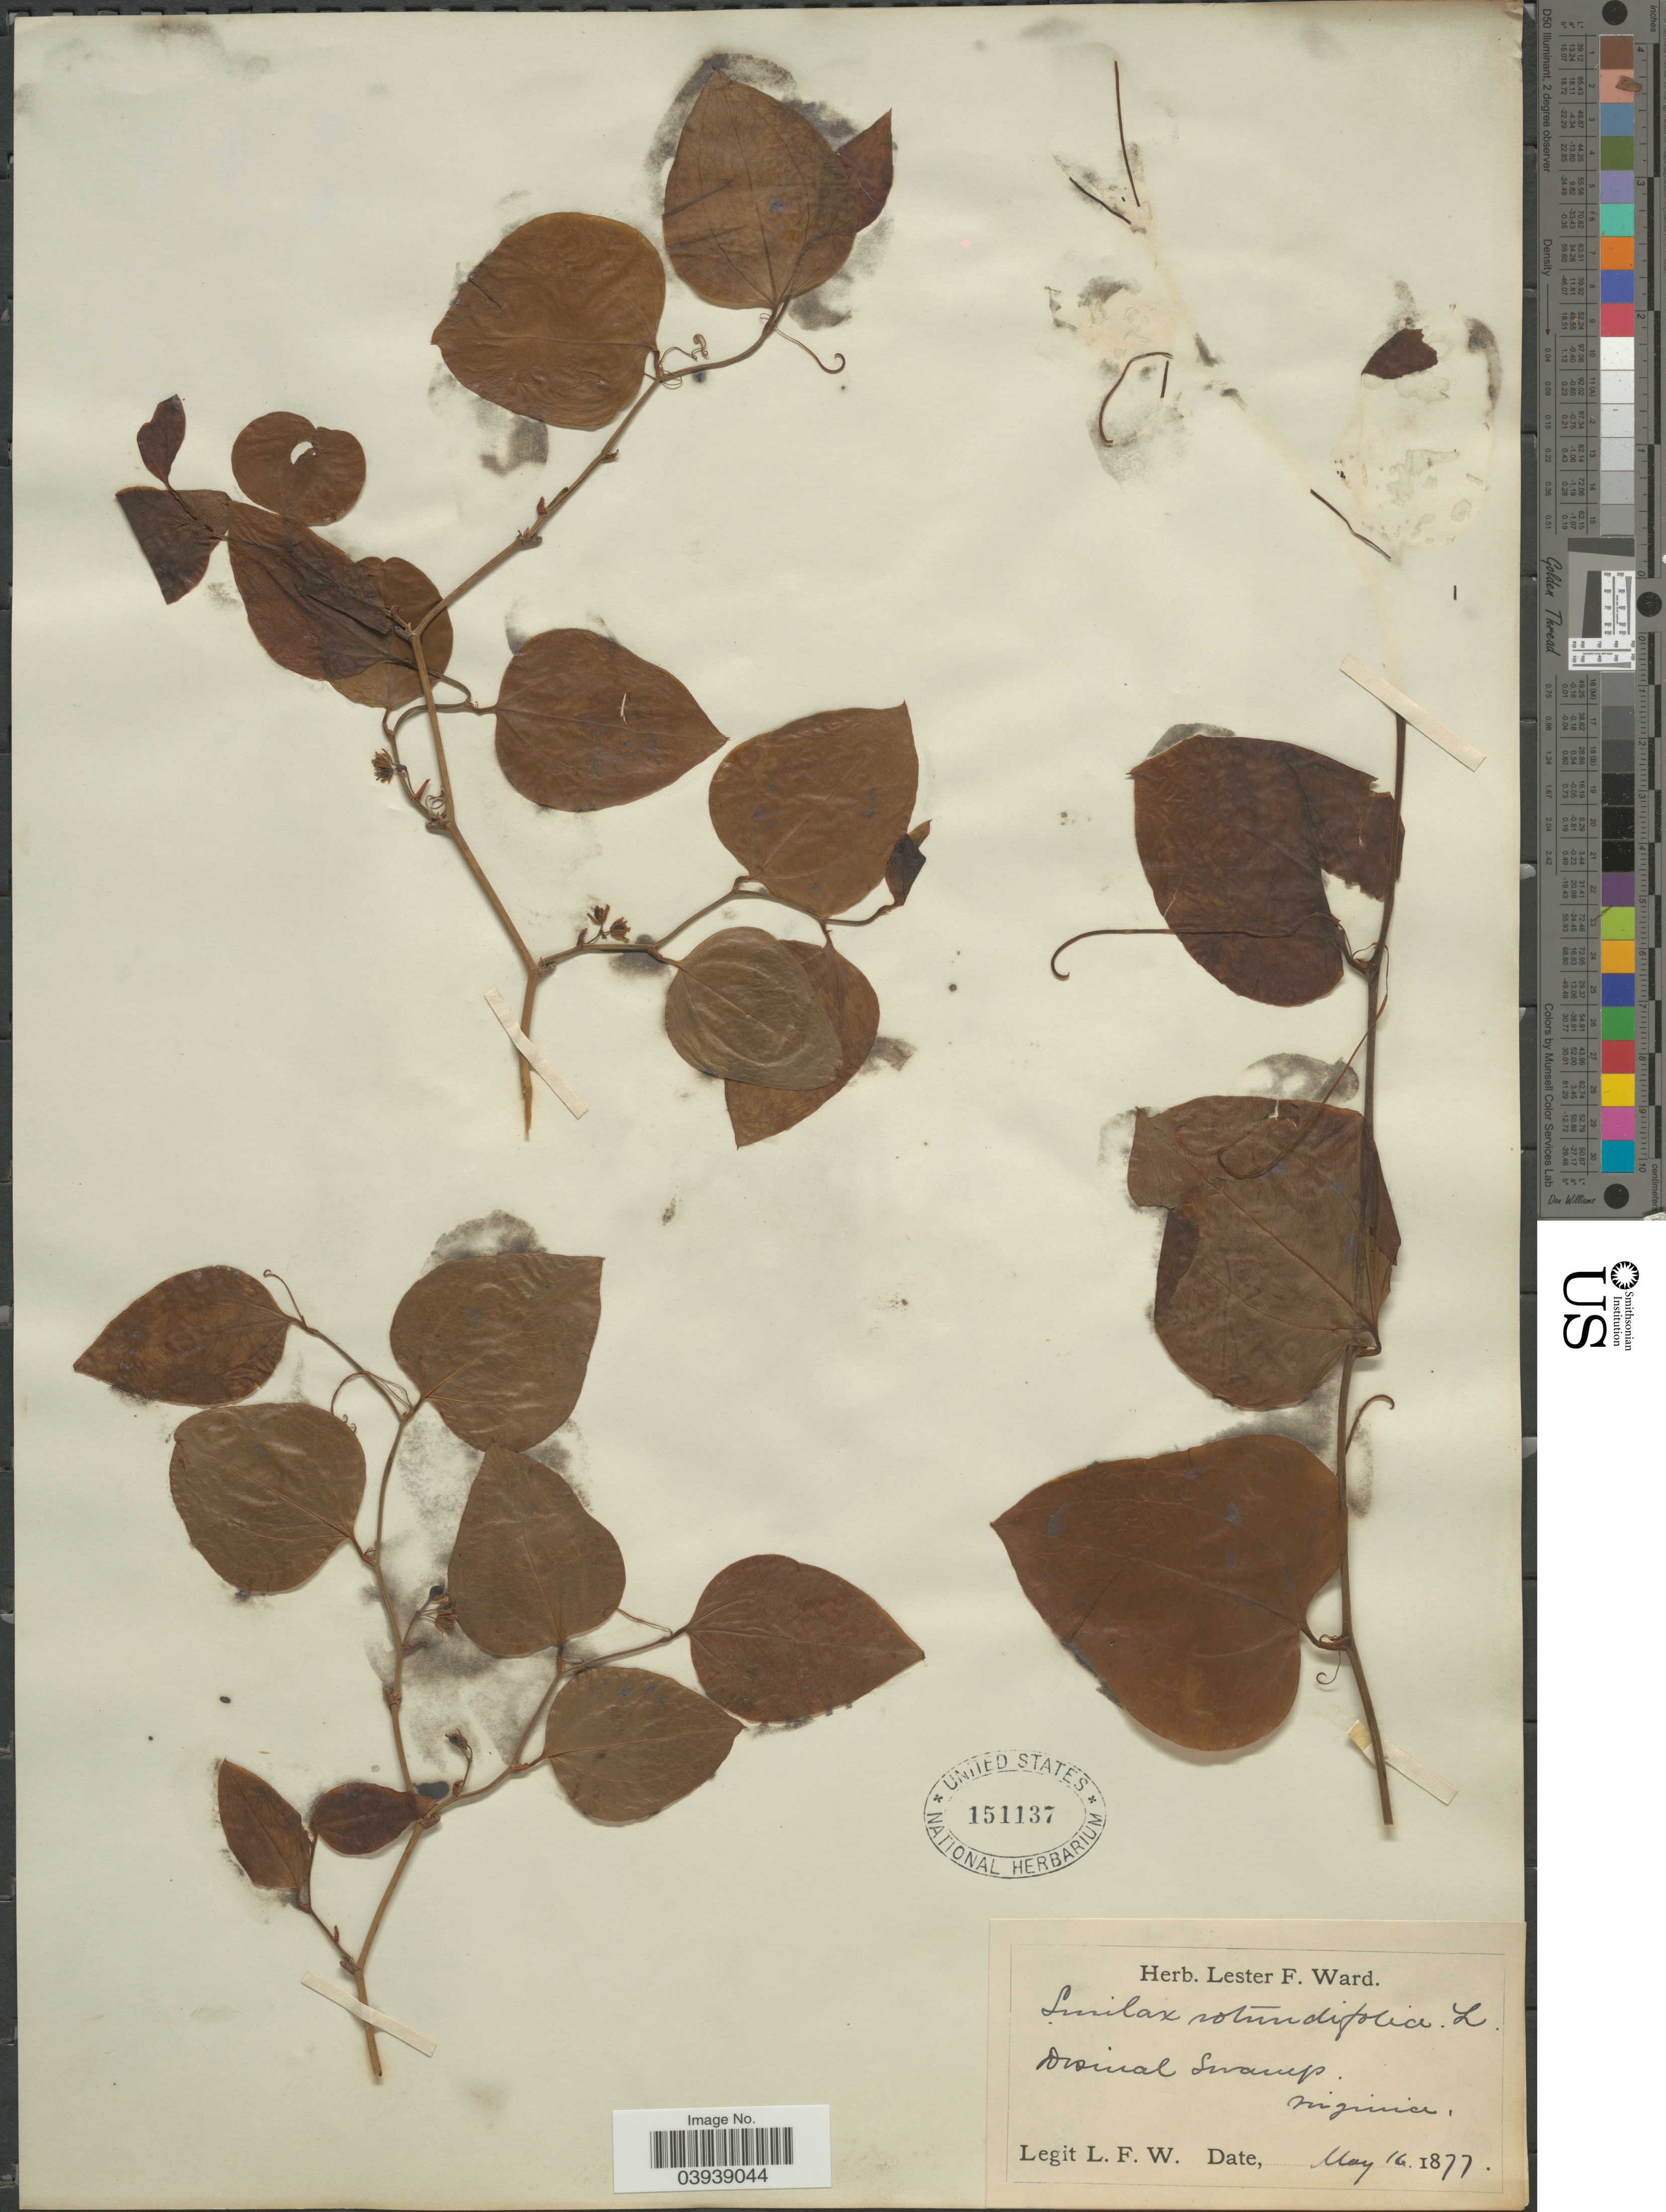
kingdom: Plantae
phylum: Tracheophyta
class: Liliopsida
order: Liliales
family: Smilacaceae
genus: Smilax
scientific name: Smilax rotundifolia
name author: L.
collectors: L. F. Ward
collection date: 1877-05-16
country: United States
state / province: Virginia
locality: Dismal Swamp.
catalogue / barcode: US 151137